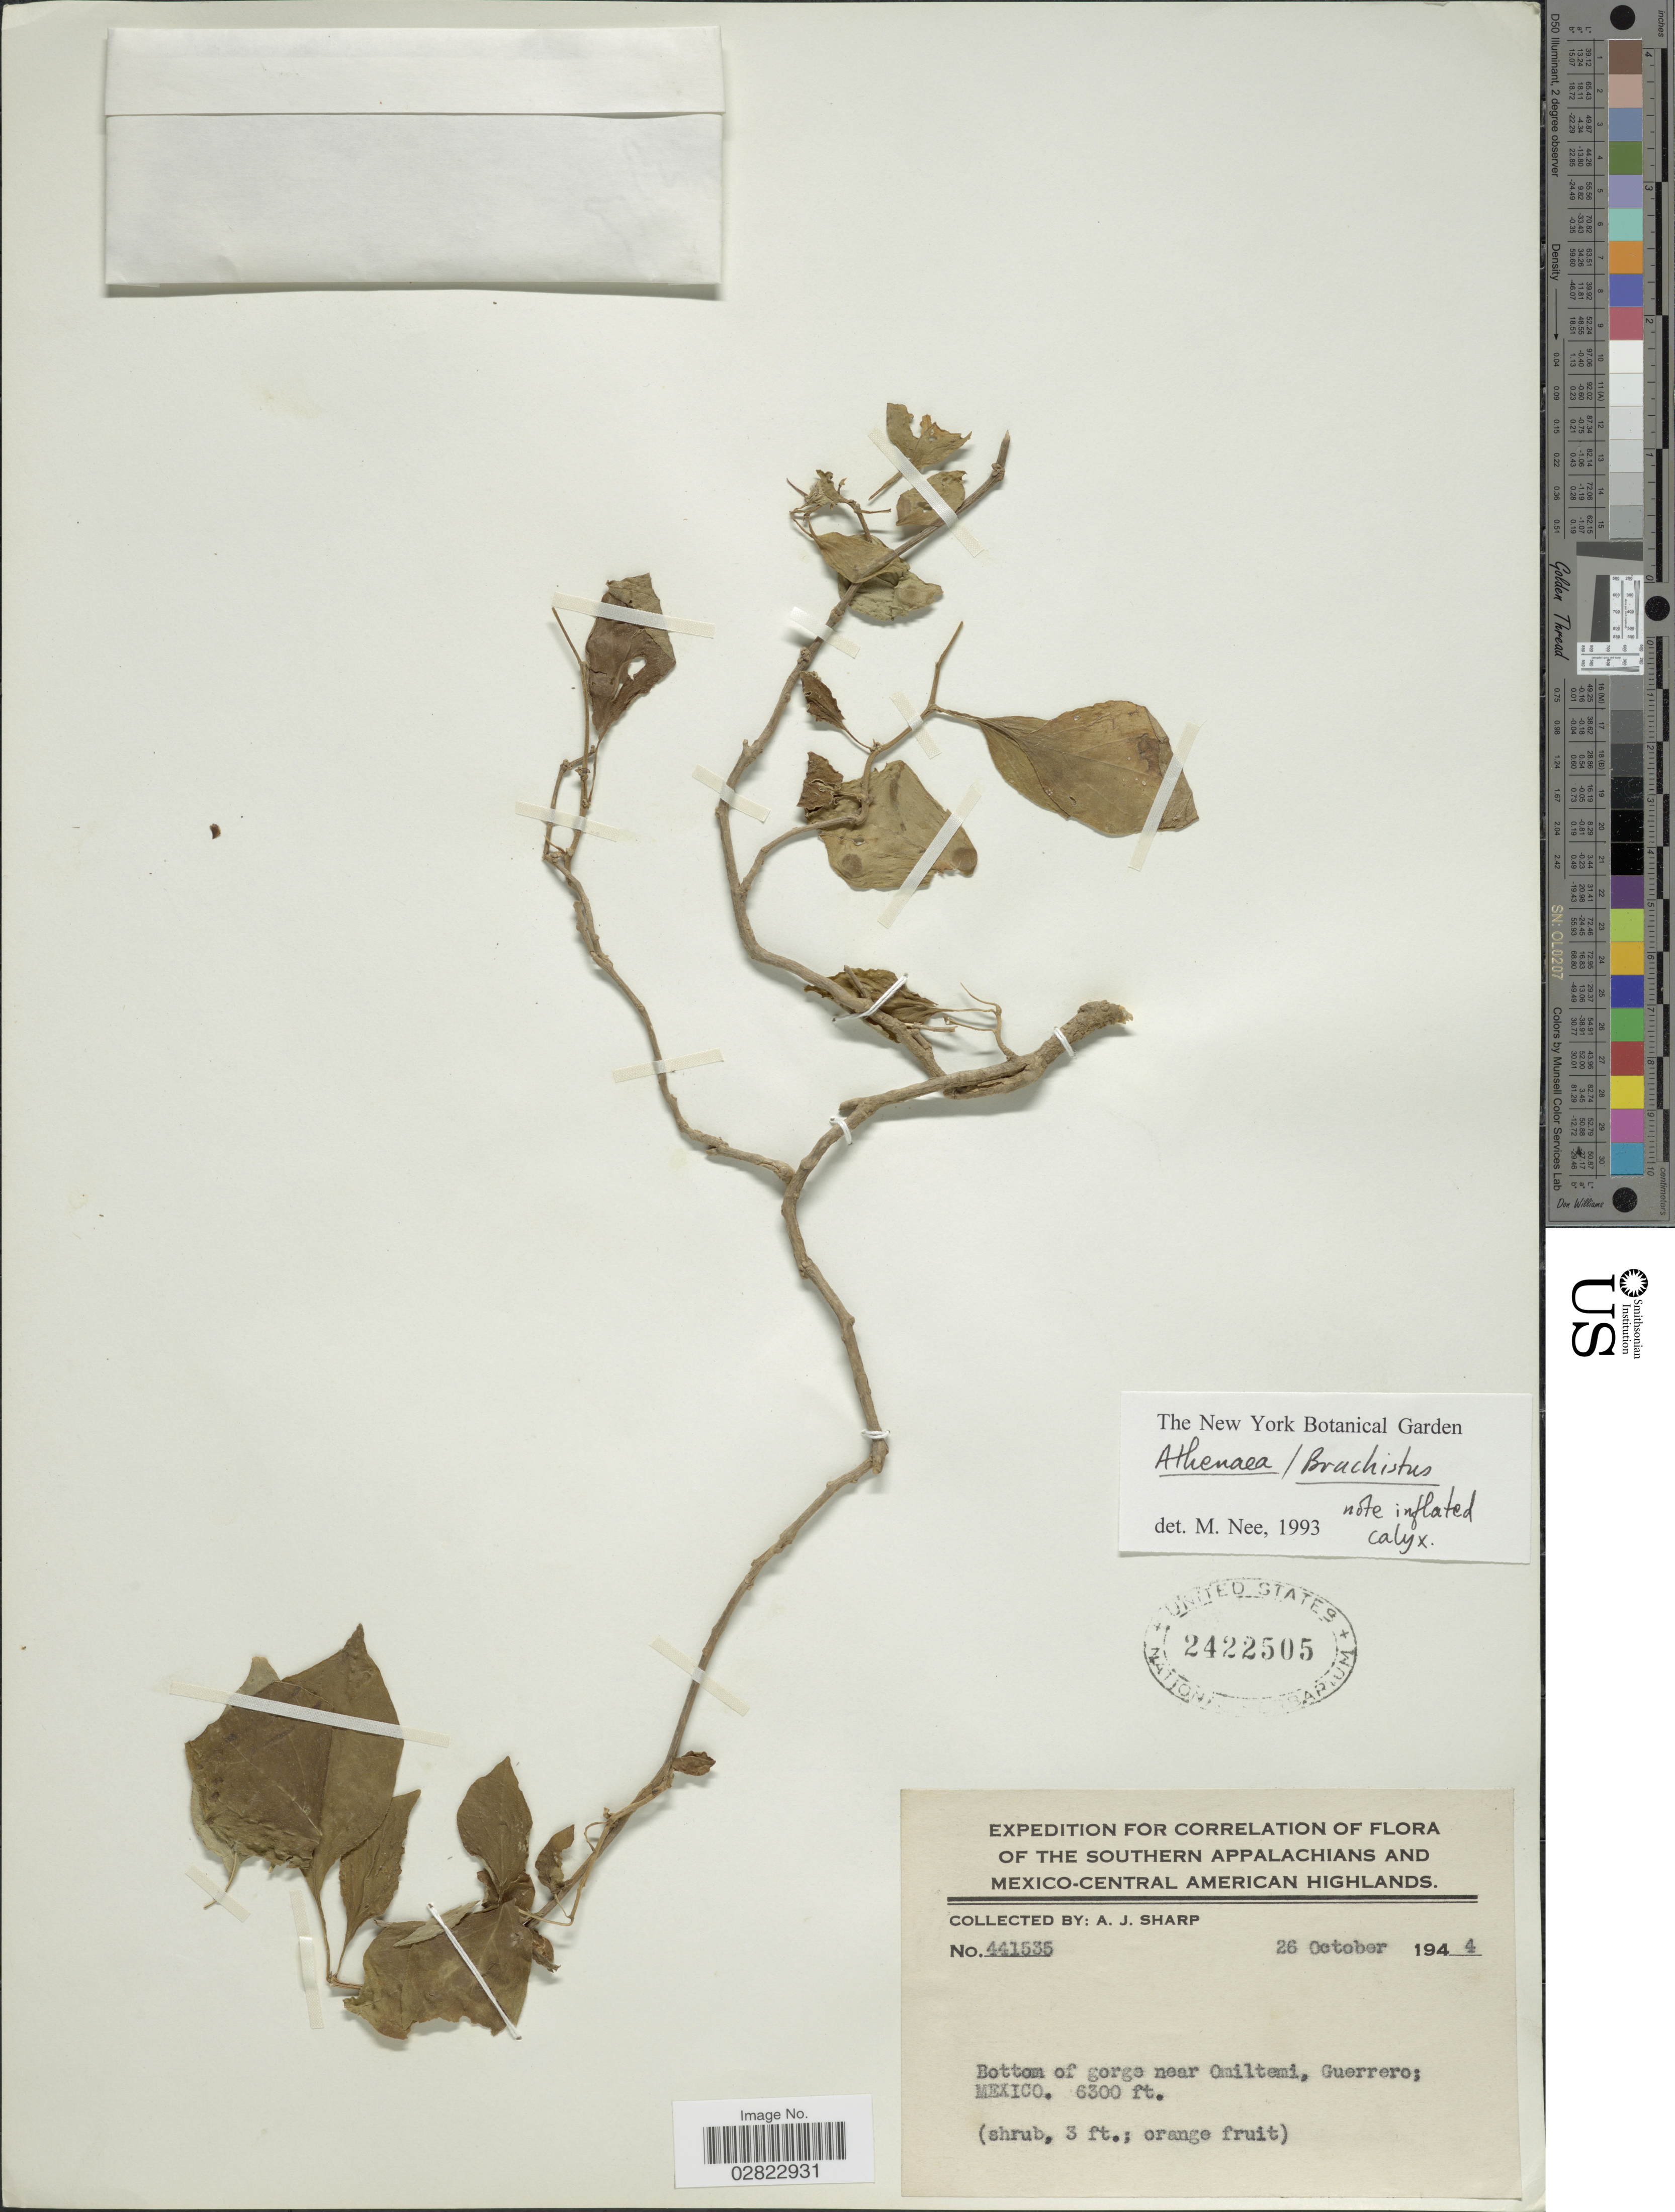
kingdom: Plantae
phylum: Tracheophyta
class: Magnoliopsida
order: Solanales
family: Solanaceae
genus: Athenaea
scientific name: Athenaea sp.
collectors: A. J. Sharp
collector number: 441535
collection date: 1944-10-26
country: Mexico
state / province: Guerrero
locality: Bottom of gorge near Omiltemi, Southern Appalachians and Mexico-Central American Highlands.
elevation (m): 1920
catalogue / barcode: US 2422505